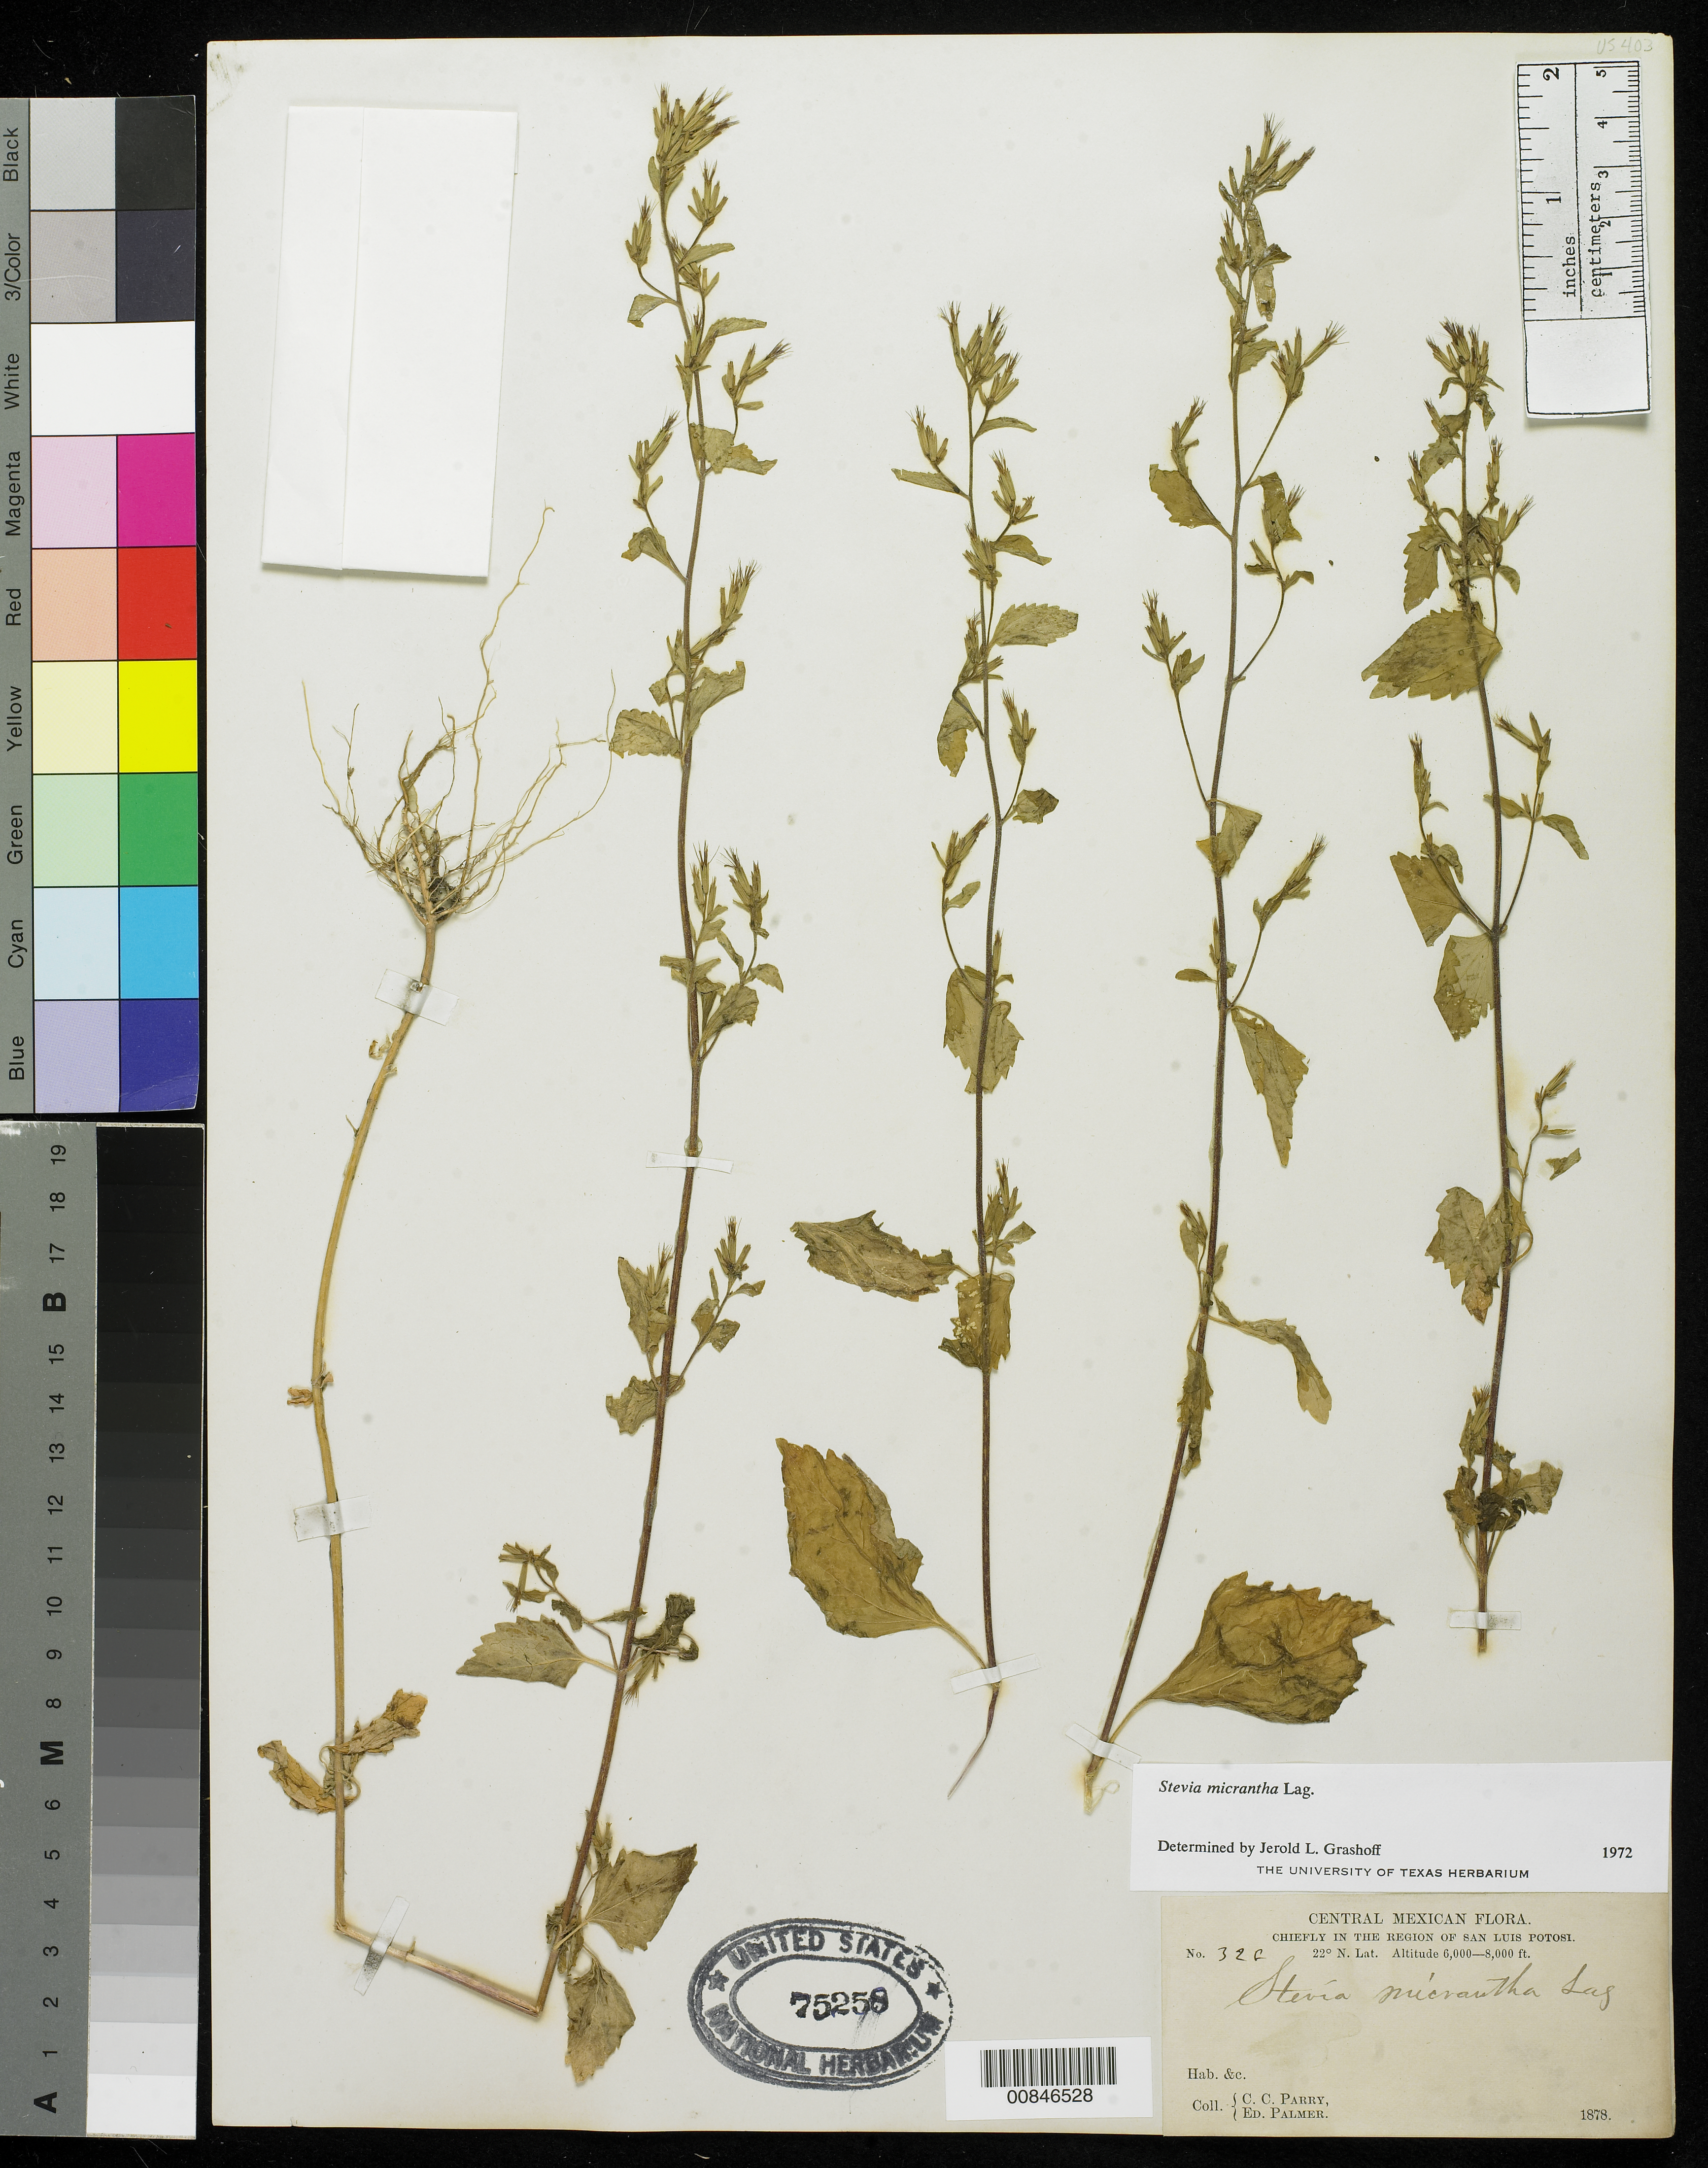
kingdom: Plantae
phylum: Tracheophyta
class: Magnoliopsida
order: Asterales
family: Asteraceae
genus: Stevia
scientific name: Stevia micrantha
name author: Lag.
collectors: C. C. Parry & E. Palmer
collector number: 328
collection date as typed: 1878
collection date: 1878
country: Mexico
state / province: San Luis Potosí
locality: Chiefly in the region of San Luis Potosí.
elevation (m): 1829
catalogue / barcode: US 75258